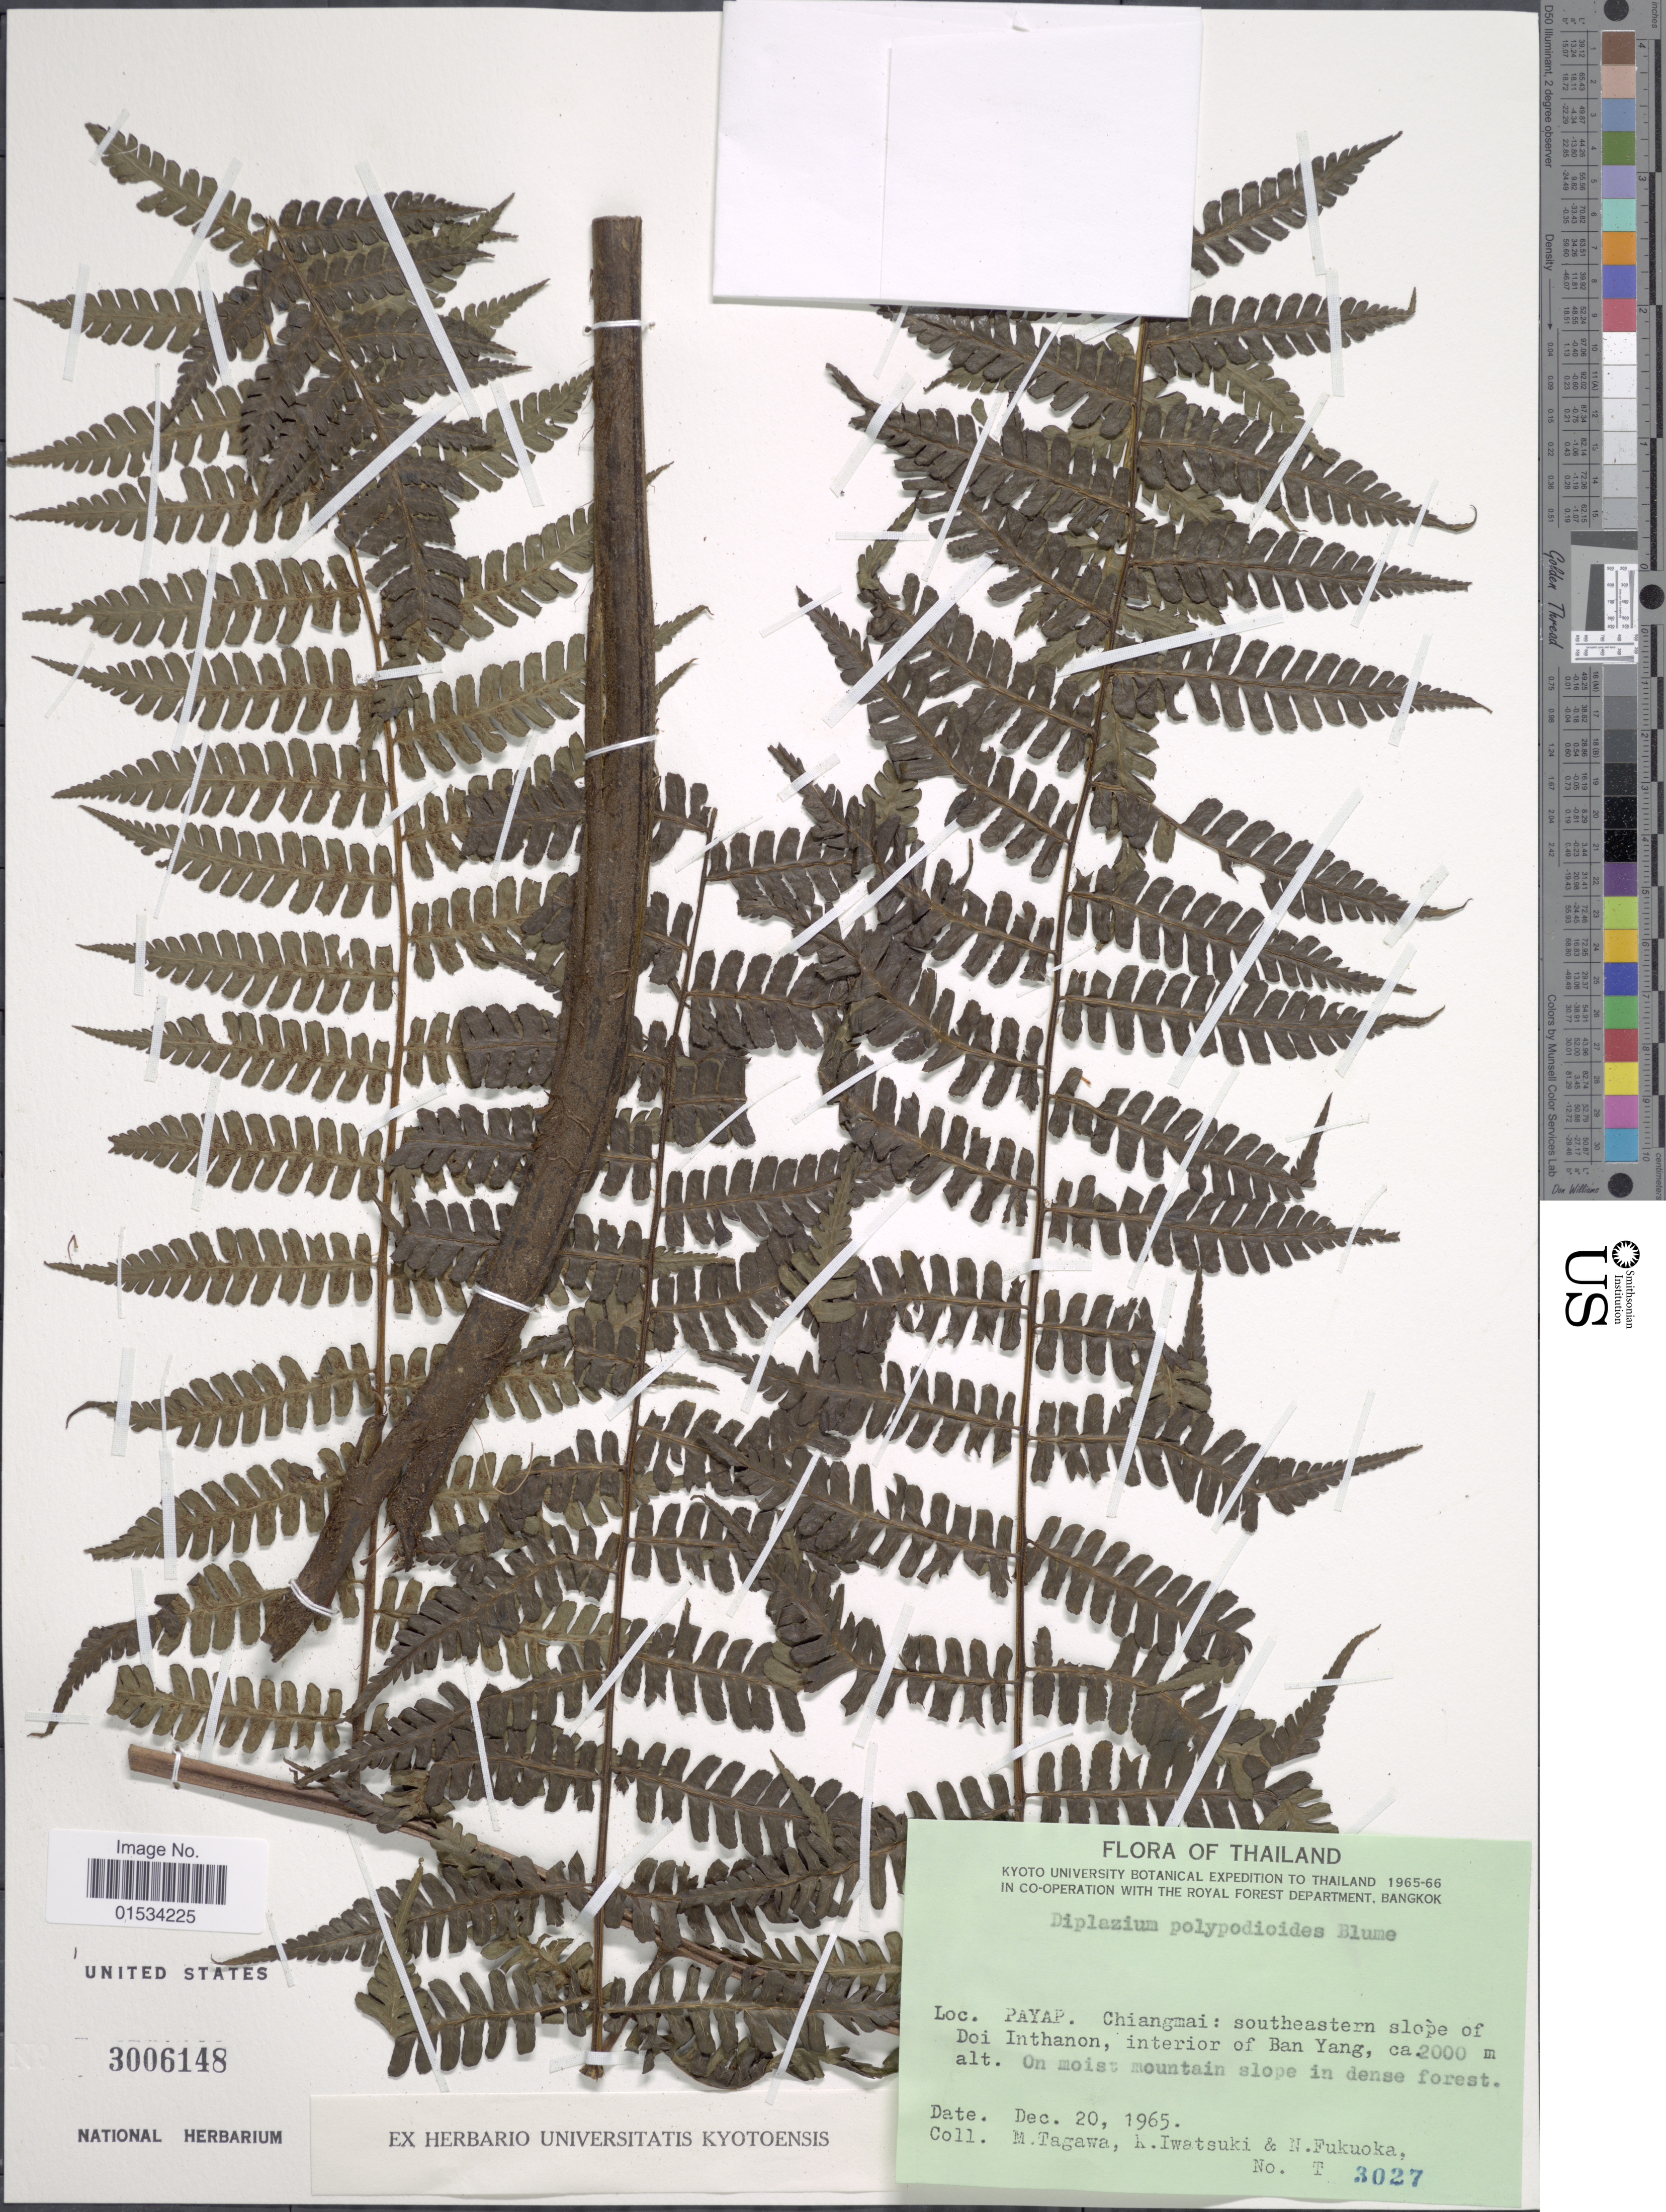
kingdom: Plantae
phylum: Tracheophyta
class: Polypodiopsida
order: Polypodiales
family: Athyriaceae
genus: Diplazium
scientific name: Diplazium polypodioides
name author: Blume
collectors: M. Tagawa, K. Iwatsuki & N. Fukuoka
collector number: T 3027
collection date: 1965-12-20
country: Thailand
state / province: Chiang Mai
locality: Payap, Chiangmai; Southeastern slope of Doi Inthanon, interior of Ban Yang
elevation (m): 2000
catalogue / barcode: US 3006148